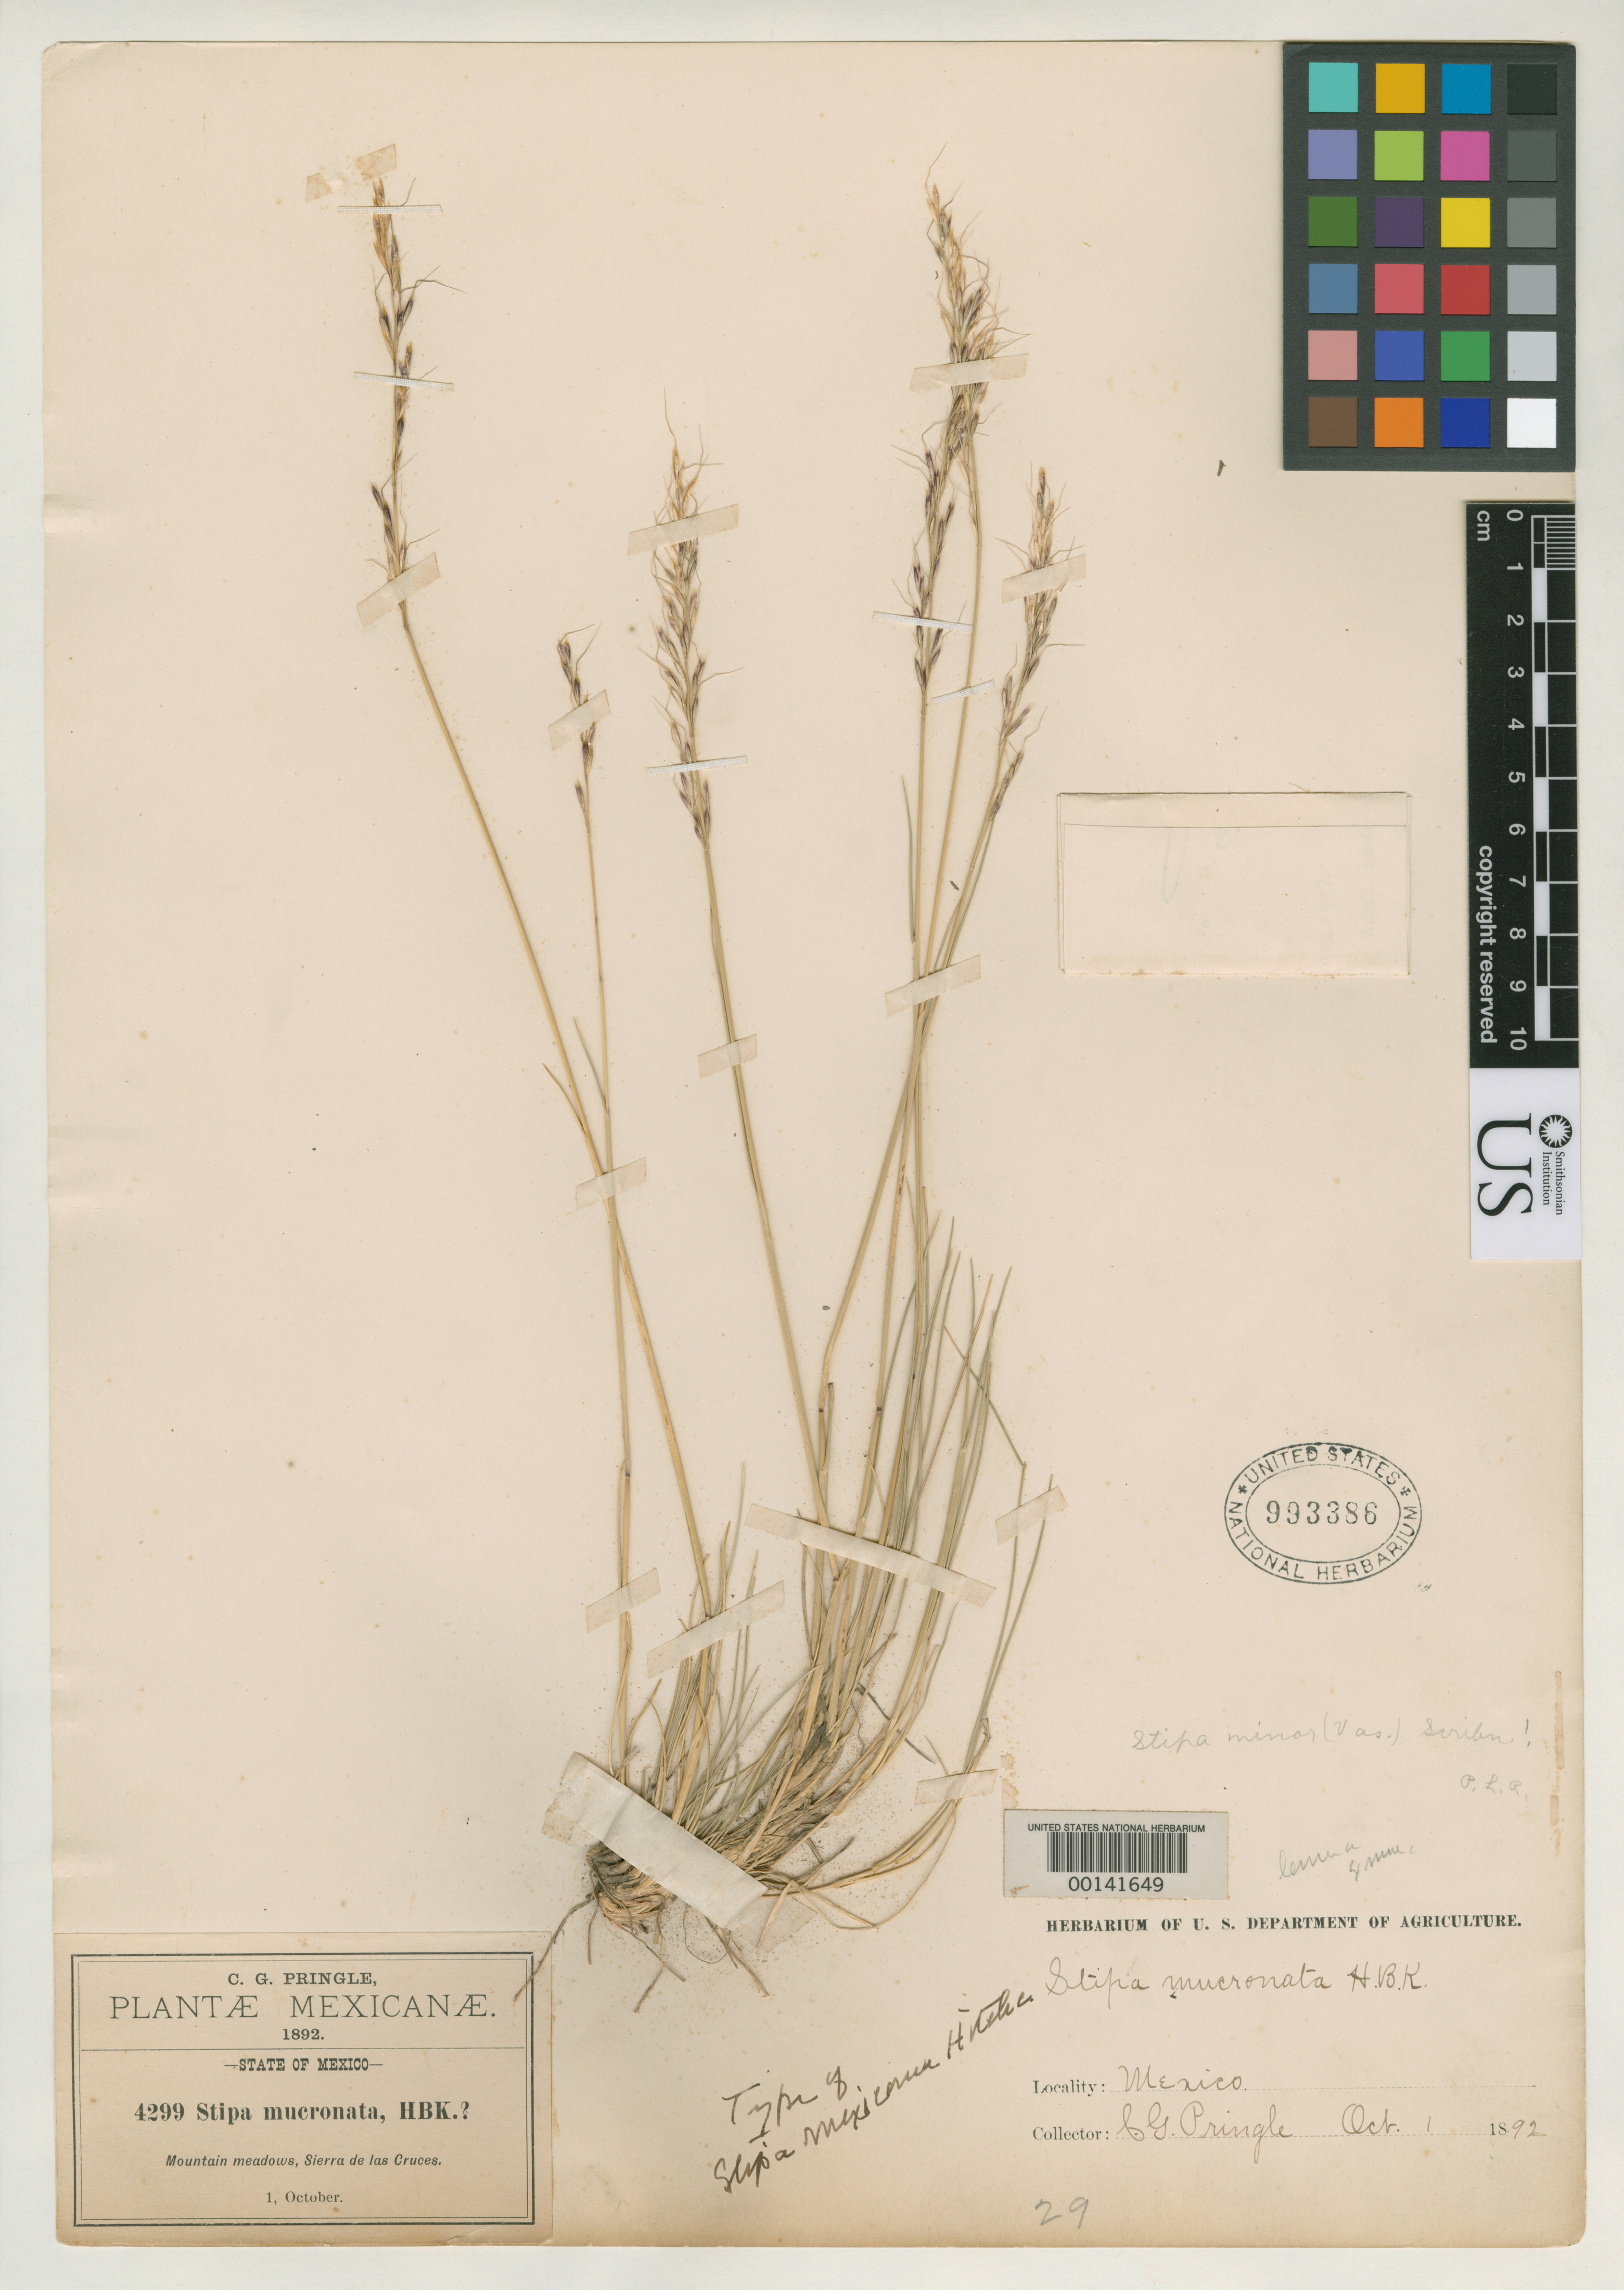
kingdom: Plantae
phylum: Tracheophyta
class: Liliopsida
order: Poales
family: Poaceae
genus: Stipa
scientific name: Stipa mexicana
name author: Hitchc.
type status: Holotype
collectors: C. G. Pringle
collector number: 4299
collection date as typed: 01 Oct 1892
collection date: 1892-10-01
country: Mexico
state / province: México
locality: Sierra de Las Cruces.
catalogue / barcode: US 993386